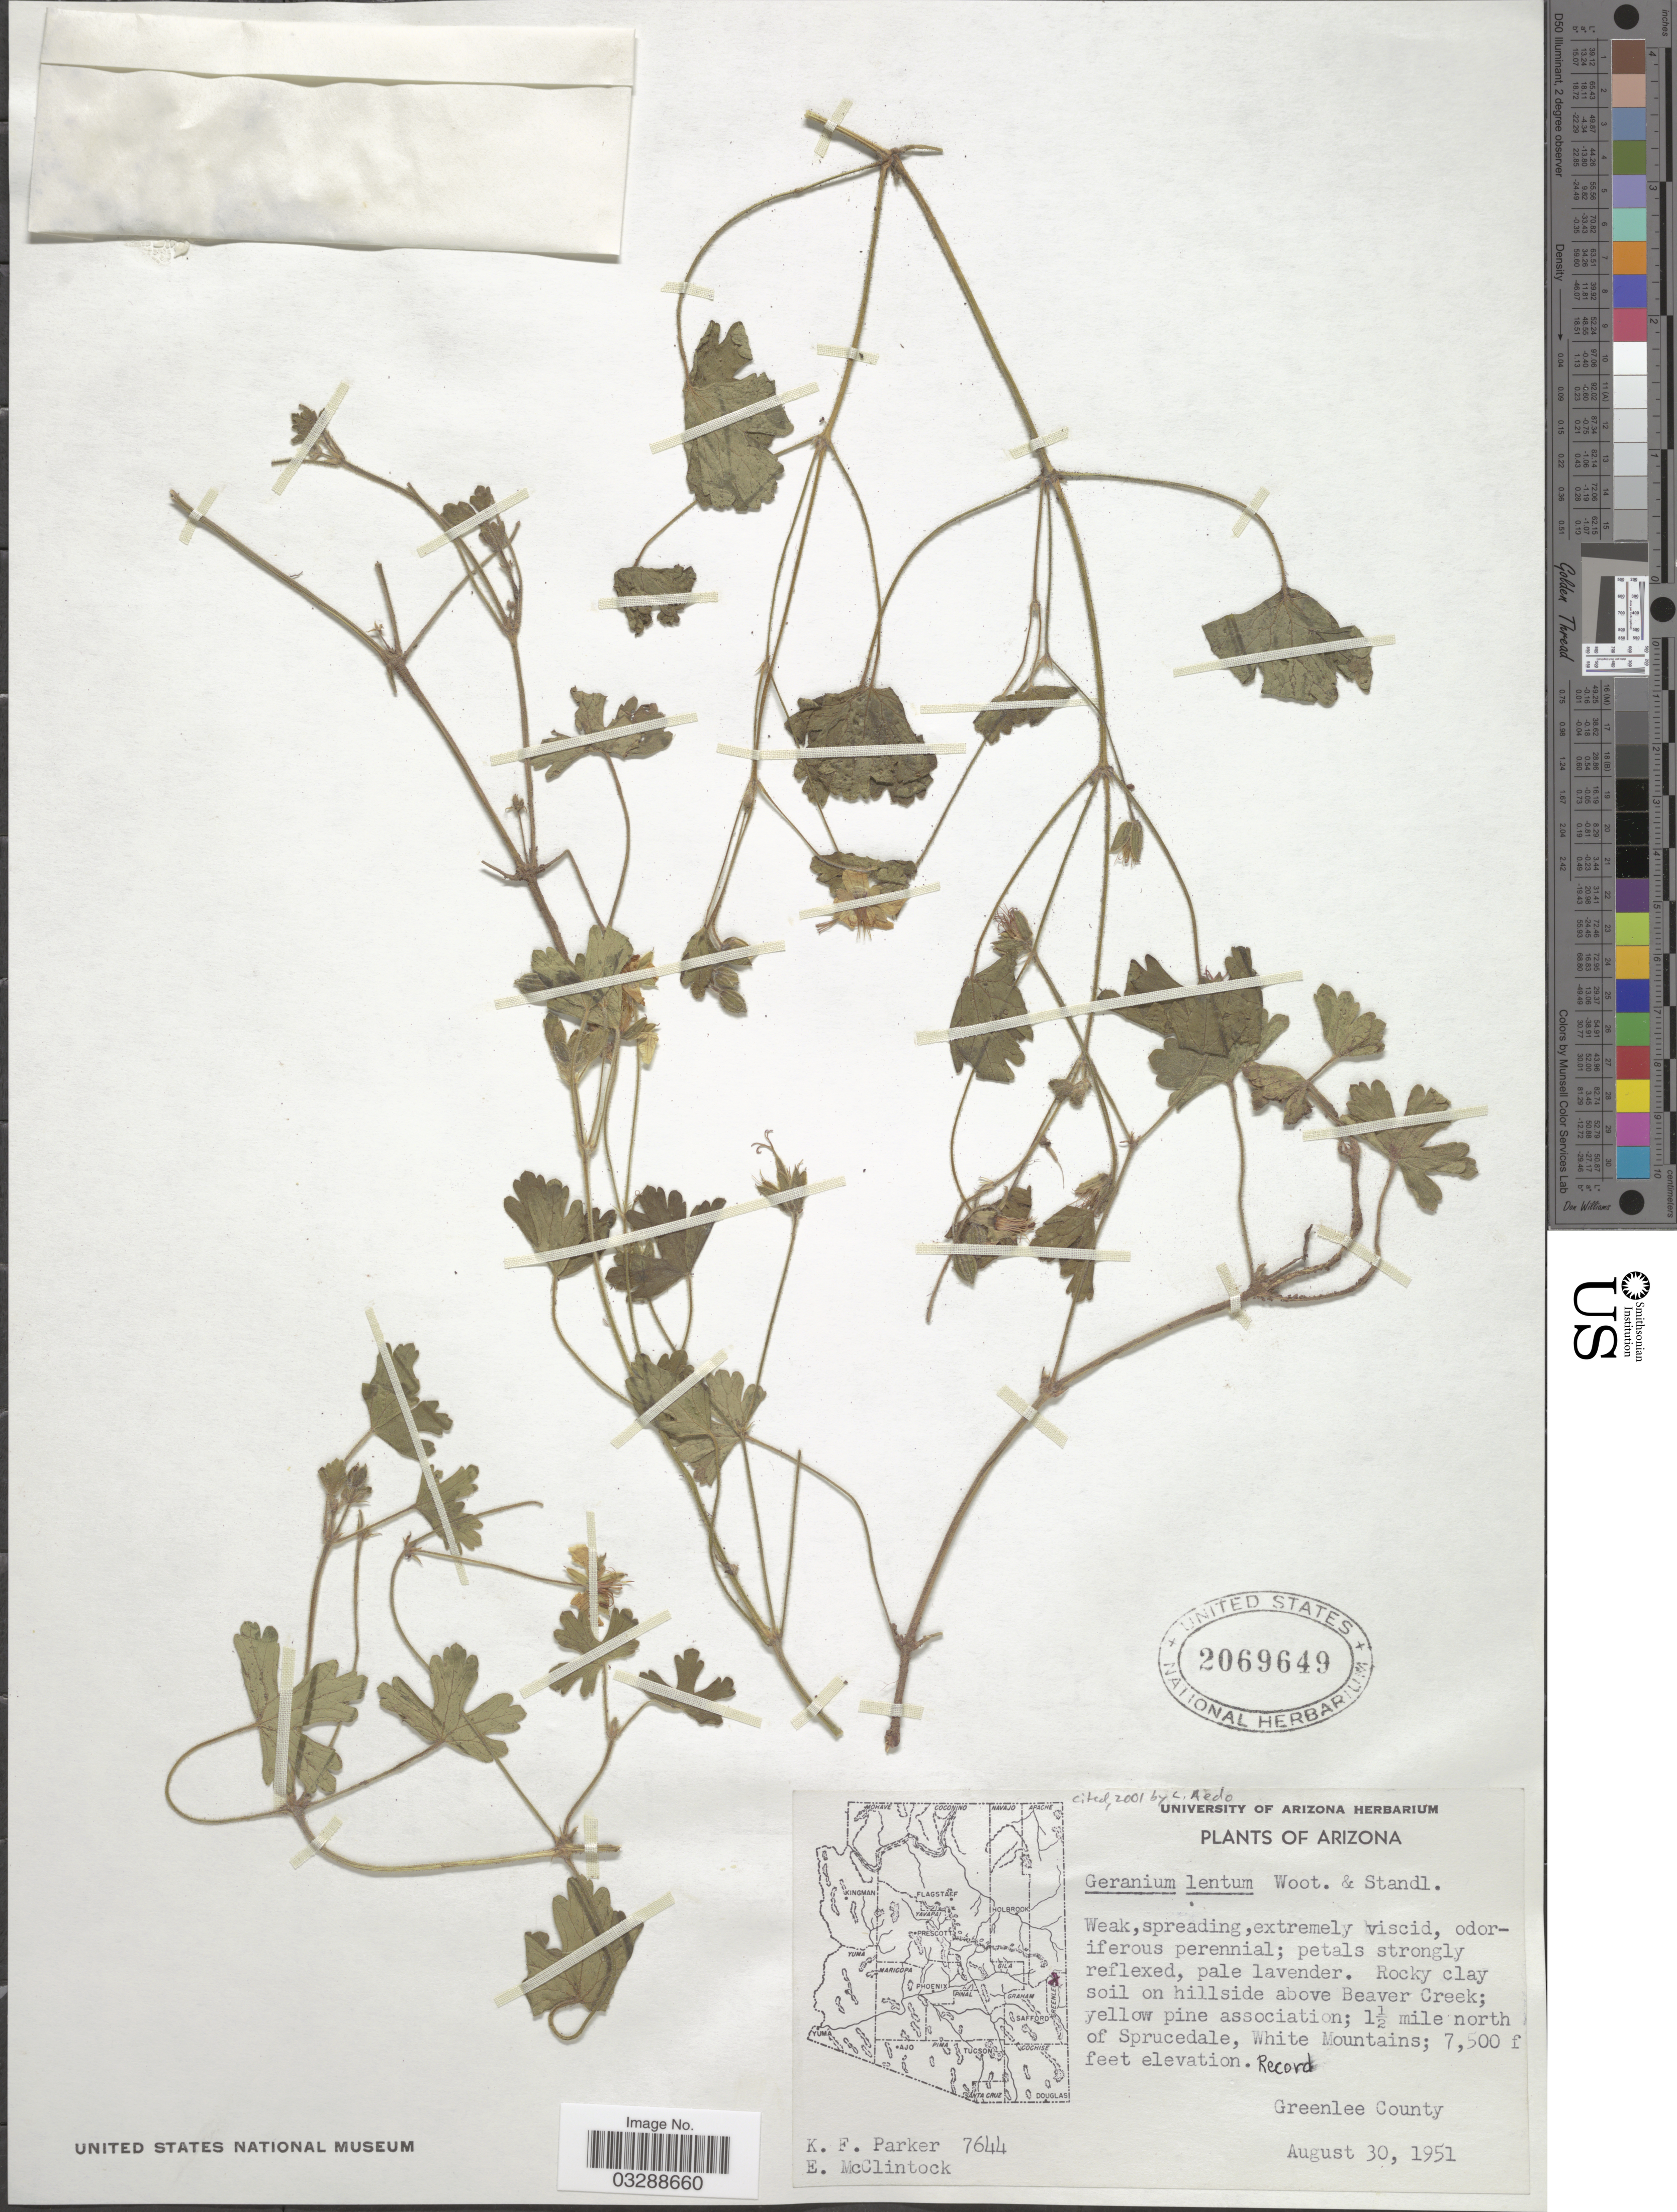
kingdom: Plantae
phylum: Tracheophyta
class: Magnoliopsida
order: Geraniales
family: Geraniaceae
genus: Geranium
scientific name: Geranium lentum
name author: Wooton & Standl.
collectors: K. F. Parker & E. McClintock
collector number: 7644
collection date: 1951-08-30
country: United States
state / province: Arizona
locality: Rocky clay soil on hillside above Beaver Creek; 1½ mile north of Sprucedale, White Mountains; Greenlee County.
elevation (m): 2286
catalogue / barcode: US 2069649